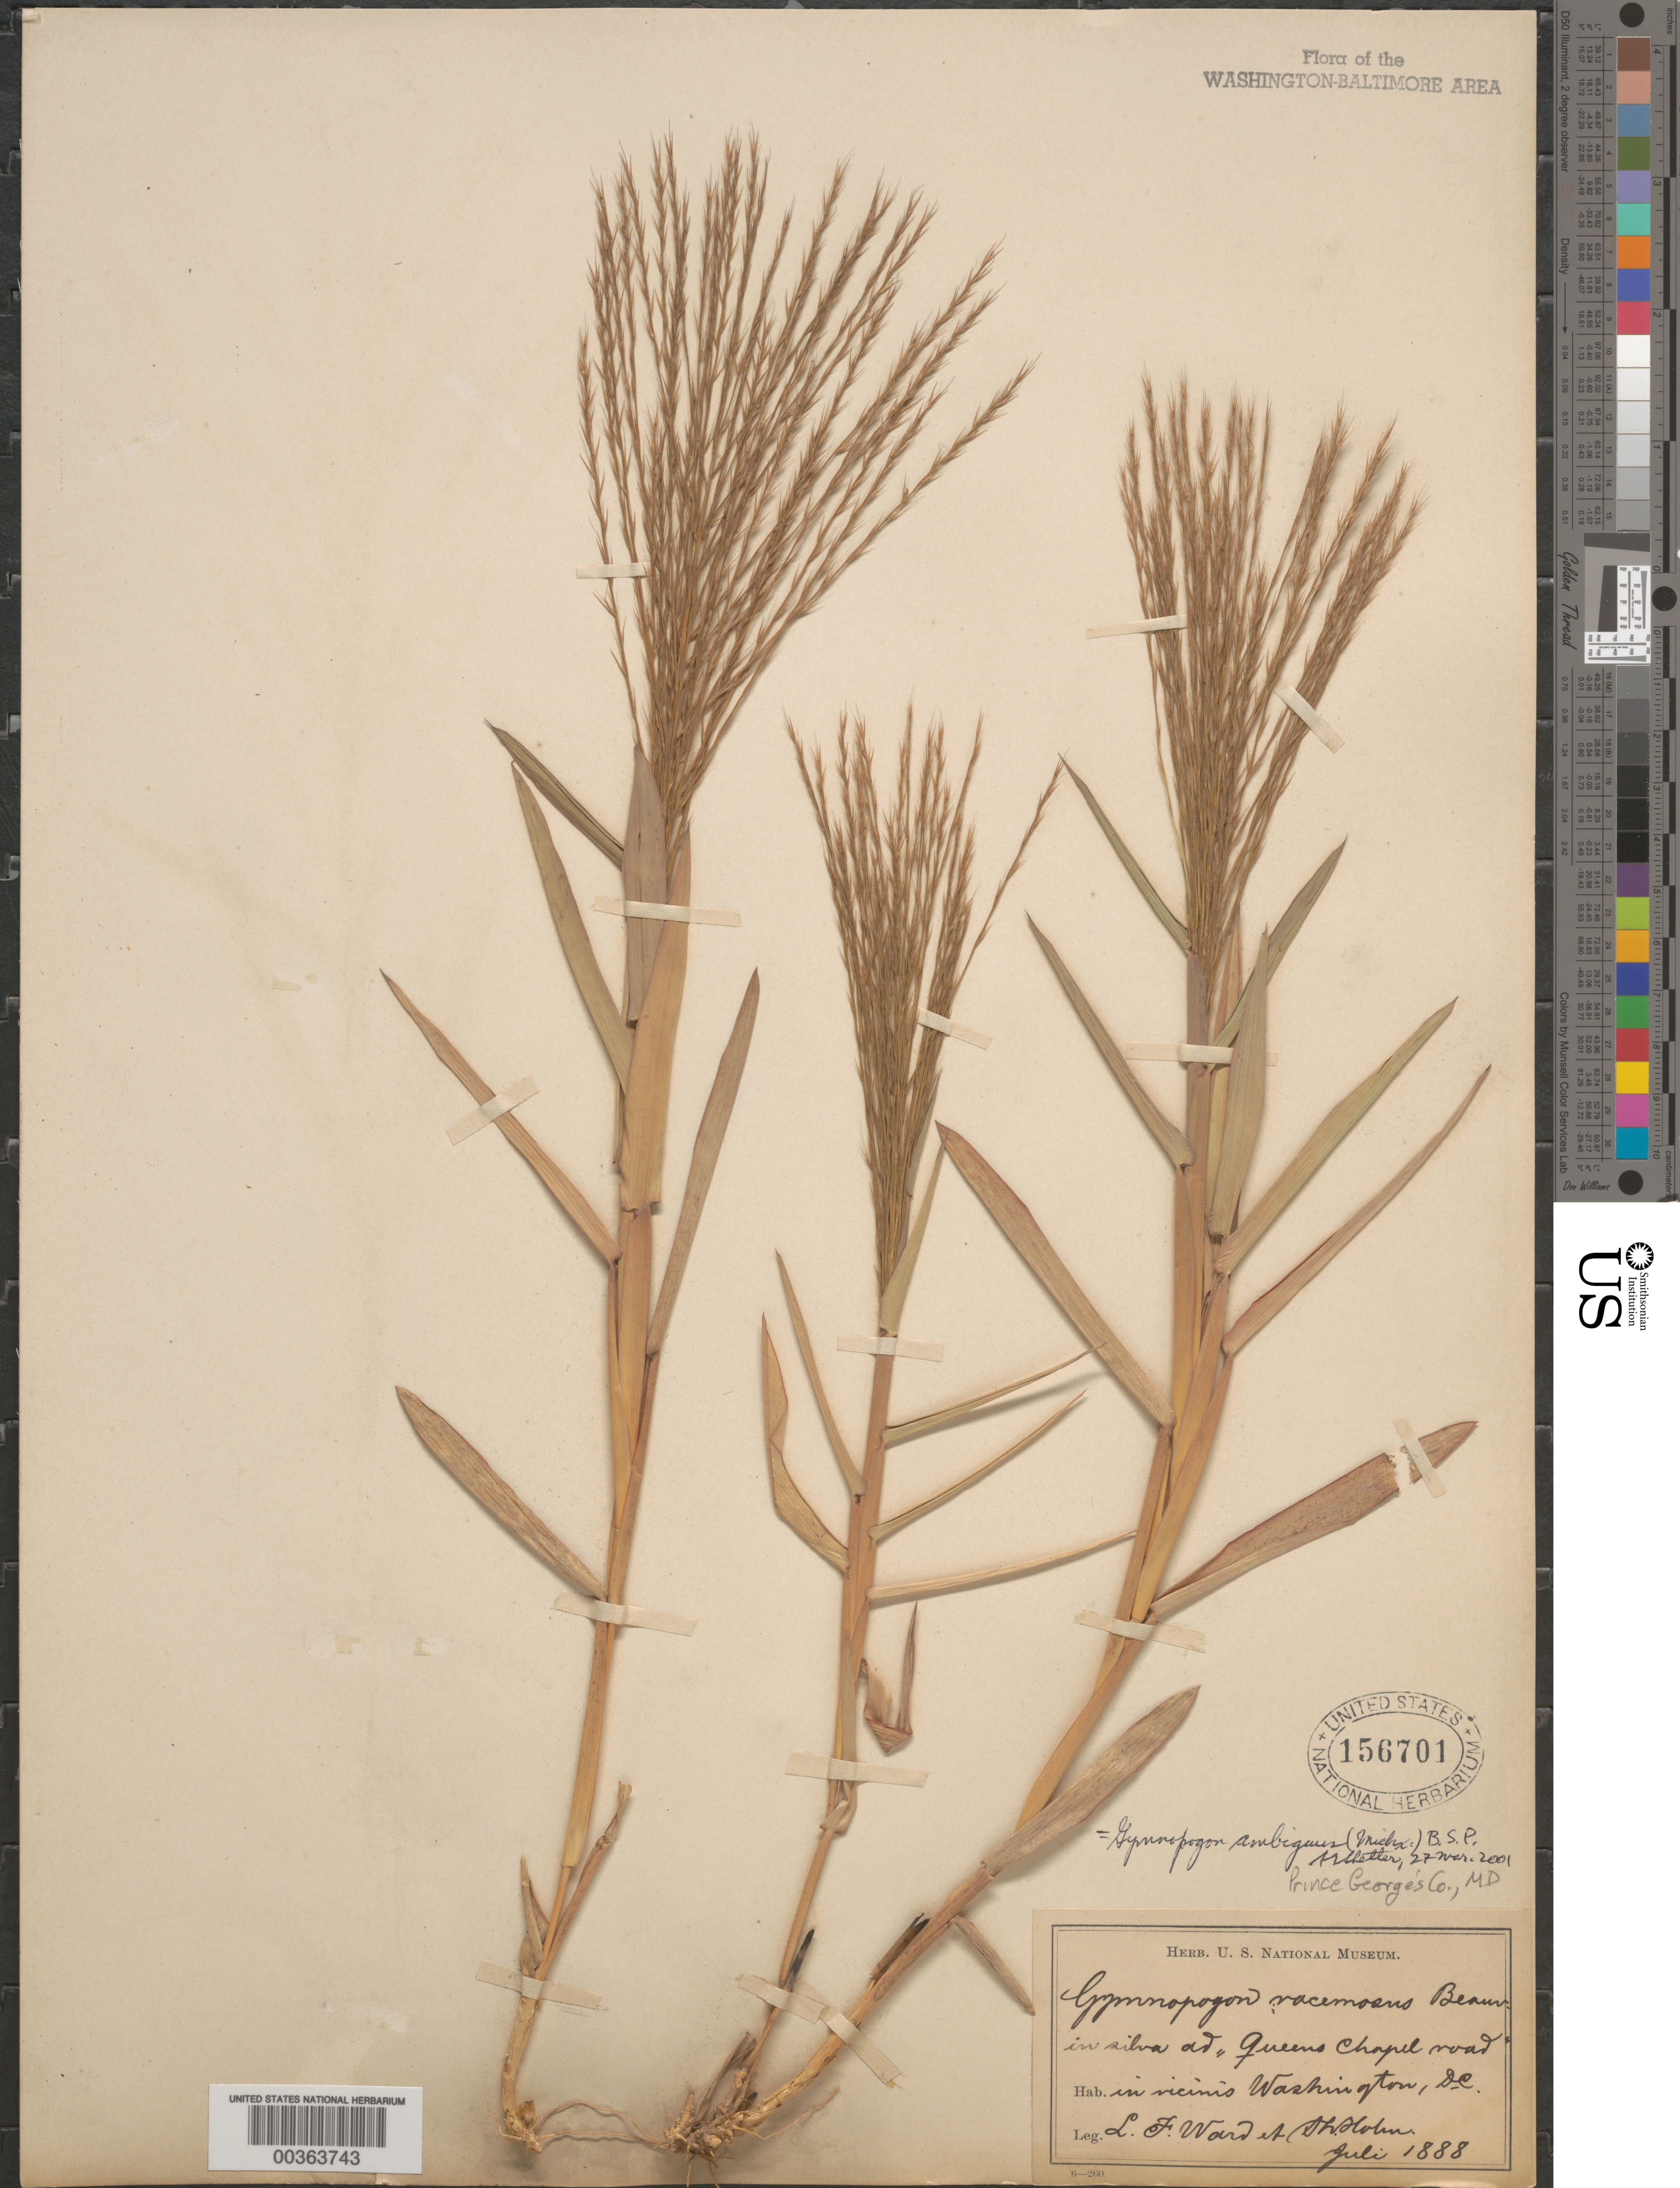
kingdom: Plantae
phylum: Tracheophyta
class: Liliopsida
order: Poales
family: Poaceae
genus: Gymnopogon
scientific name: Gymnopogon ambiguus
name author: (Michx.) Britton, Stearns & Poggenb.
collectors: L. F. Ward & T. Holm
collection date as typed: Jul 1888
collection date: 1888-07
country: United States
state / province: District of Columbia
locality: Queens Chapel road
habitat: In woods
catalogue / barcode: US 156701